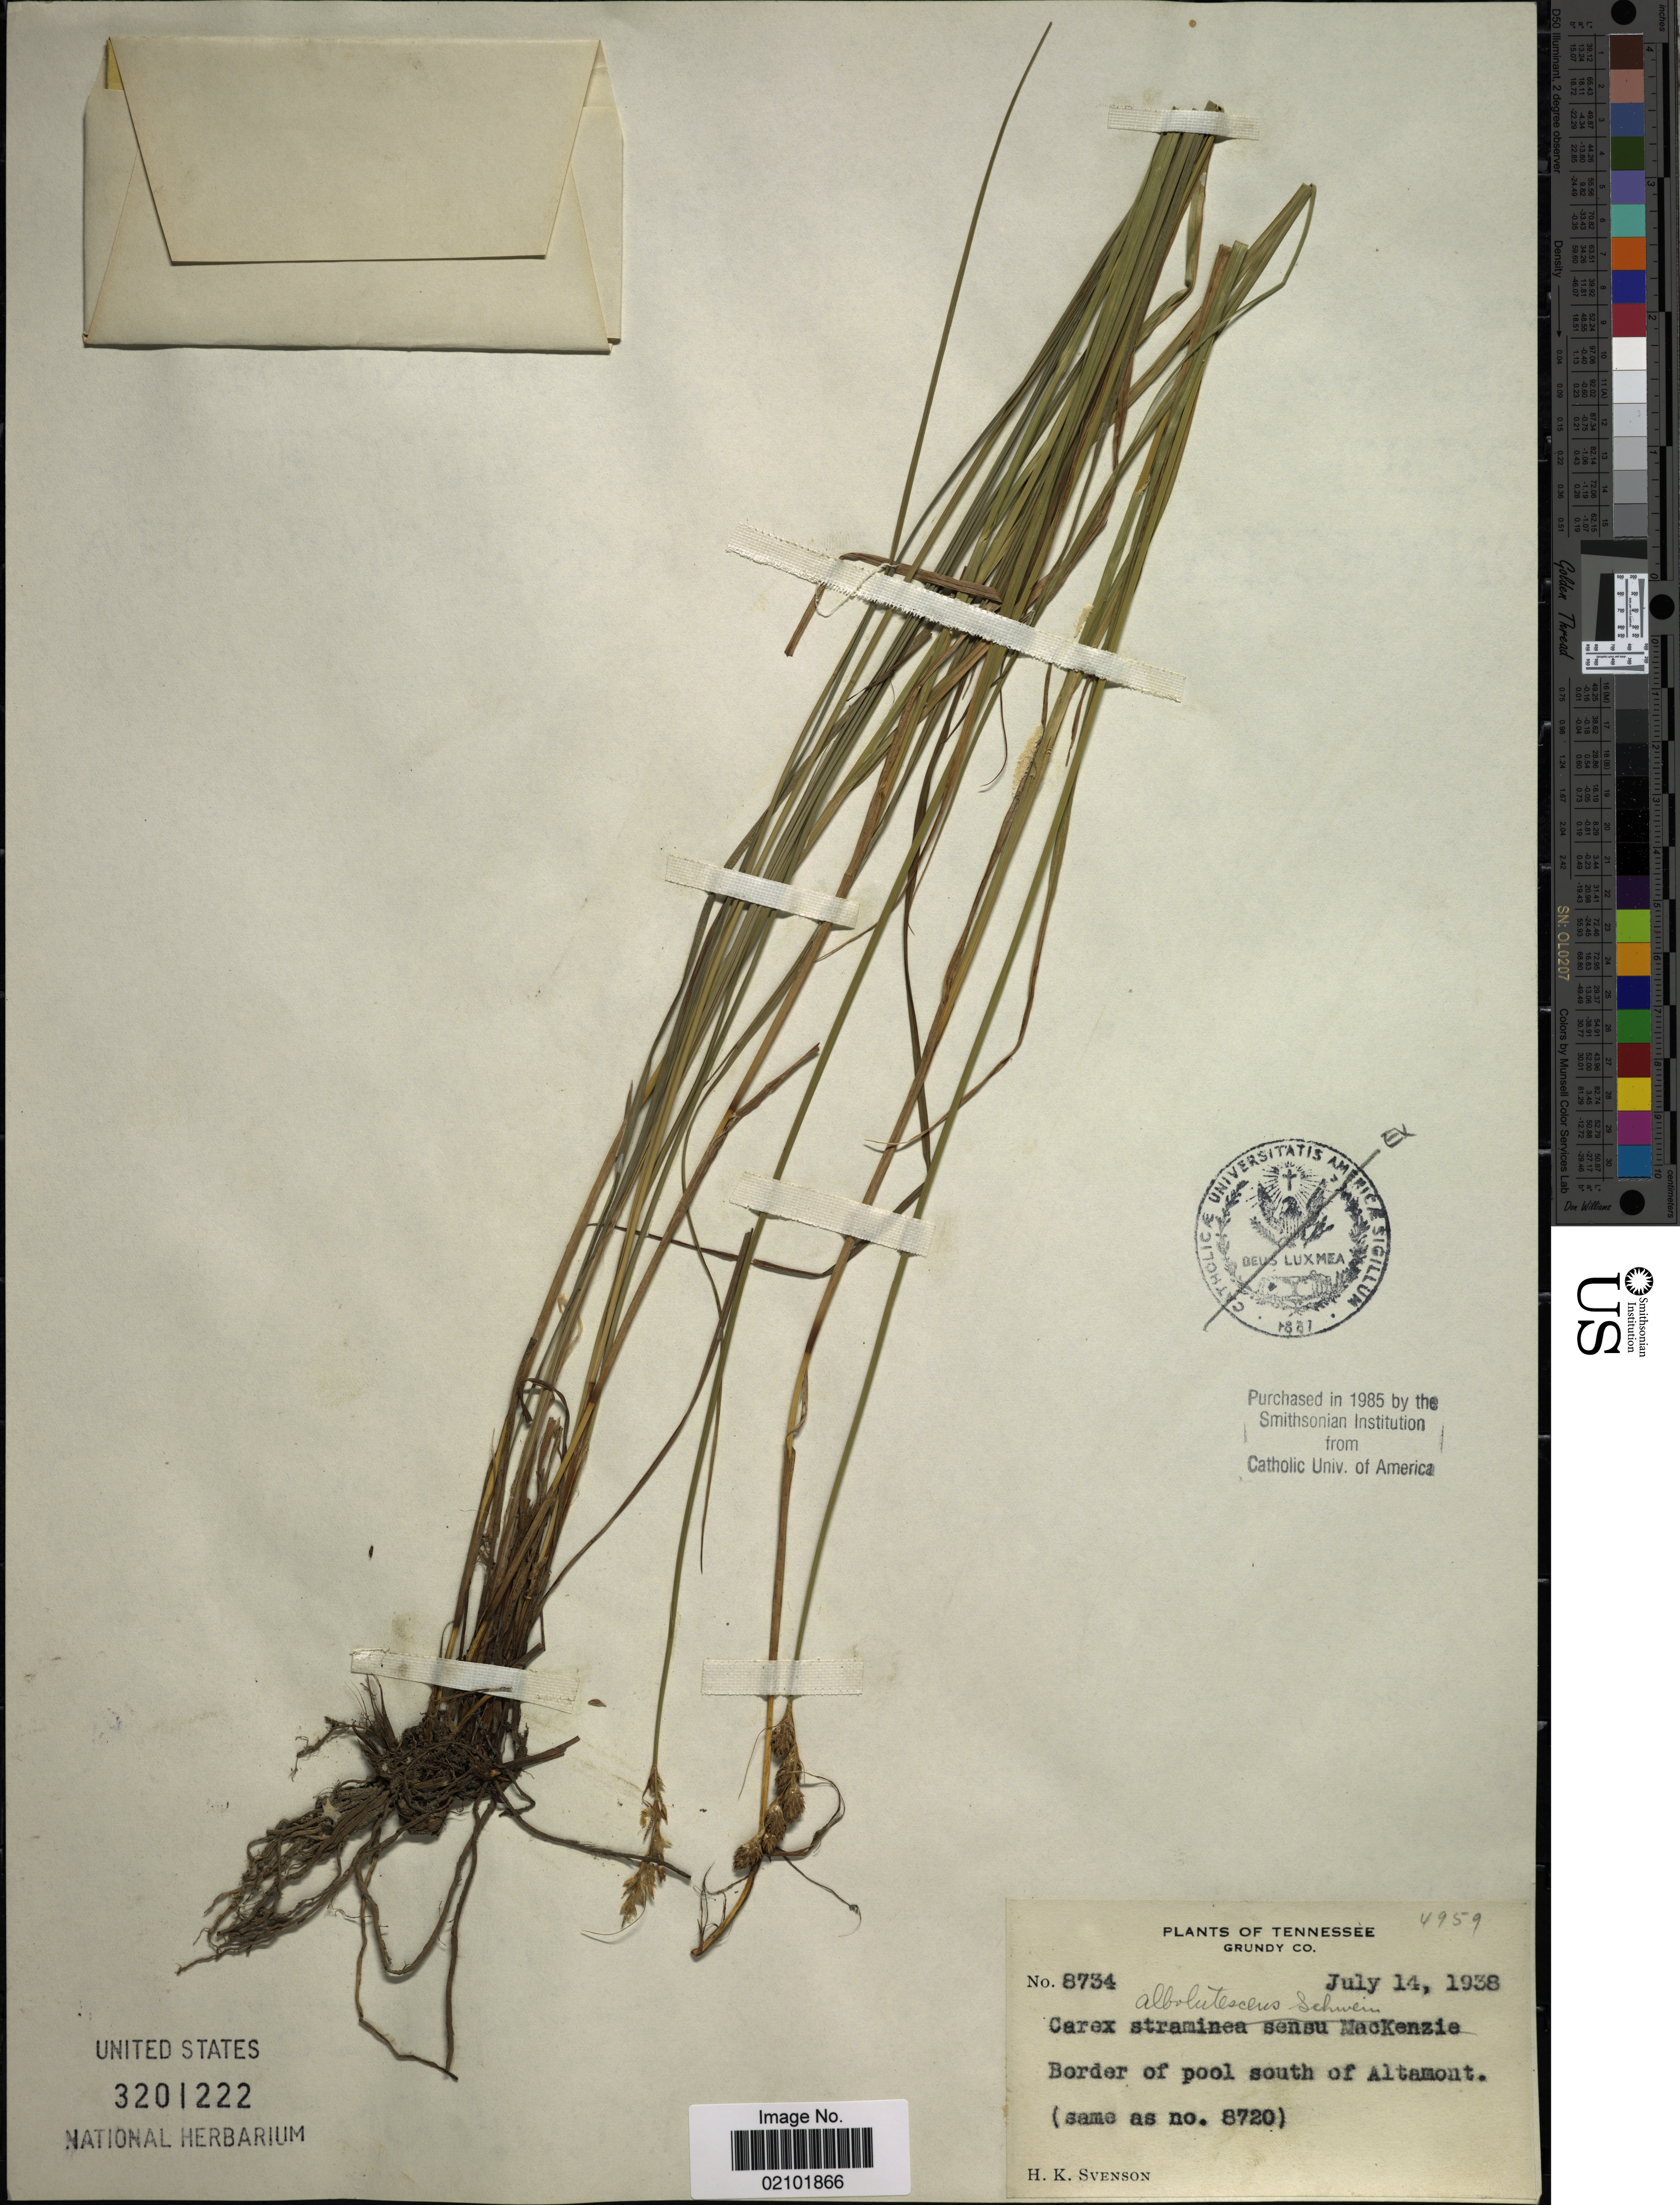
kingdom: Plantae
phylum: Tracheophyta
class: Liliopsida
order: Poales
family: Cyperaceae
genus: Carex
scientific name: Carex albolutescens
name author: Schwein.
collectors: H. K. Svenson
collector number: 8734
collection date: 1938-07-14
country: United States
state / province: Tennessee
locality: Grundy Co. Border of pool south of Altamont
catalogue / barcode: US 3201222